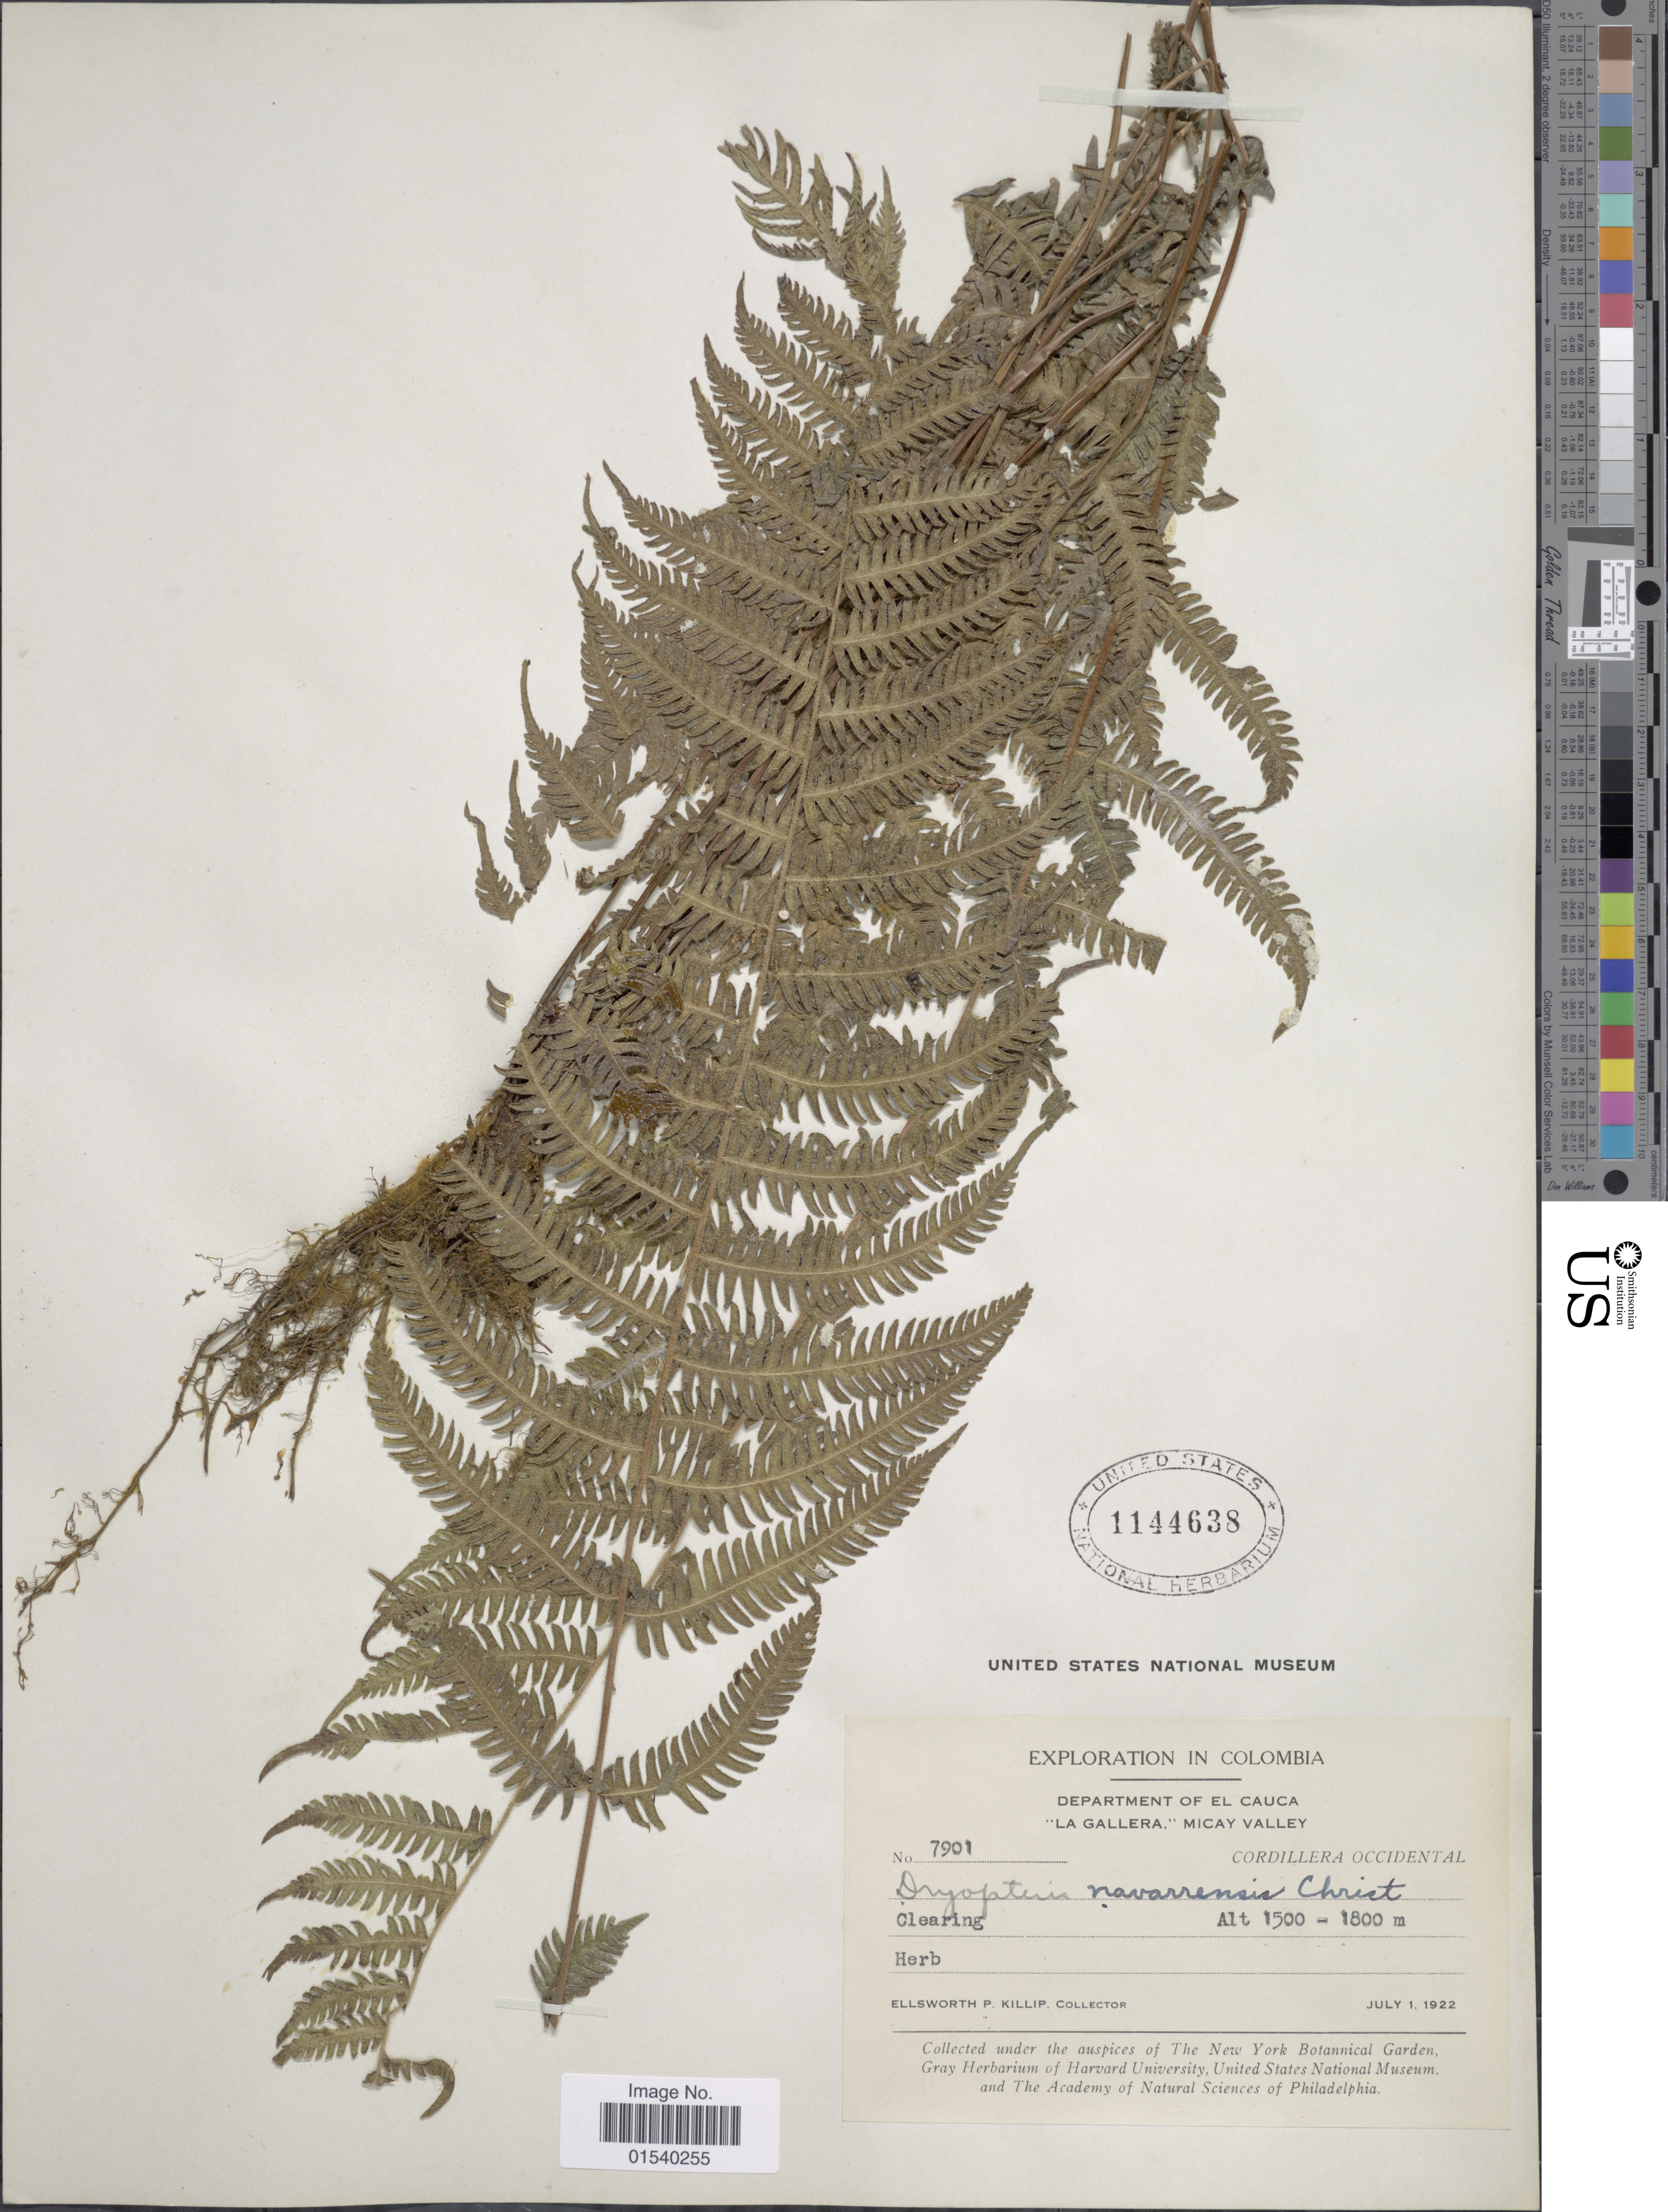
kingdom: Plantae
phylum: Tracheophyta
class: Polypodiopsida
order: Polypodiales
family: Thelypteridaceae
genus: Amauropelta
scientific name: Amauropelta oligocarpa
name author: (Humb. & Bonpl. ex Willd.) Pic. Serm.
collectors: E. P. Killip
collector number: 7901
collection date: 1922-07-01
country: Colombia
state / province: Cauca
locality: Department of EL Cauca 'La Gallera,' Micay Valley, Cordillera Occidental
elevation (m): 1500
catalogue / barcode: US 1144638